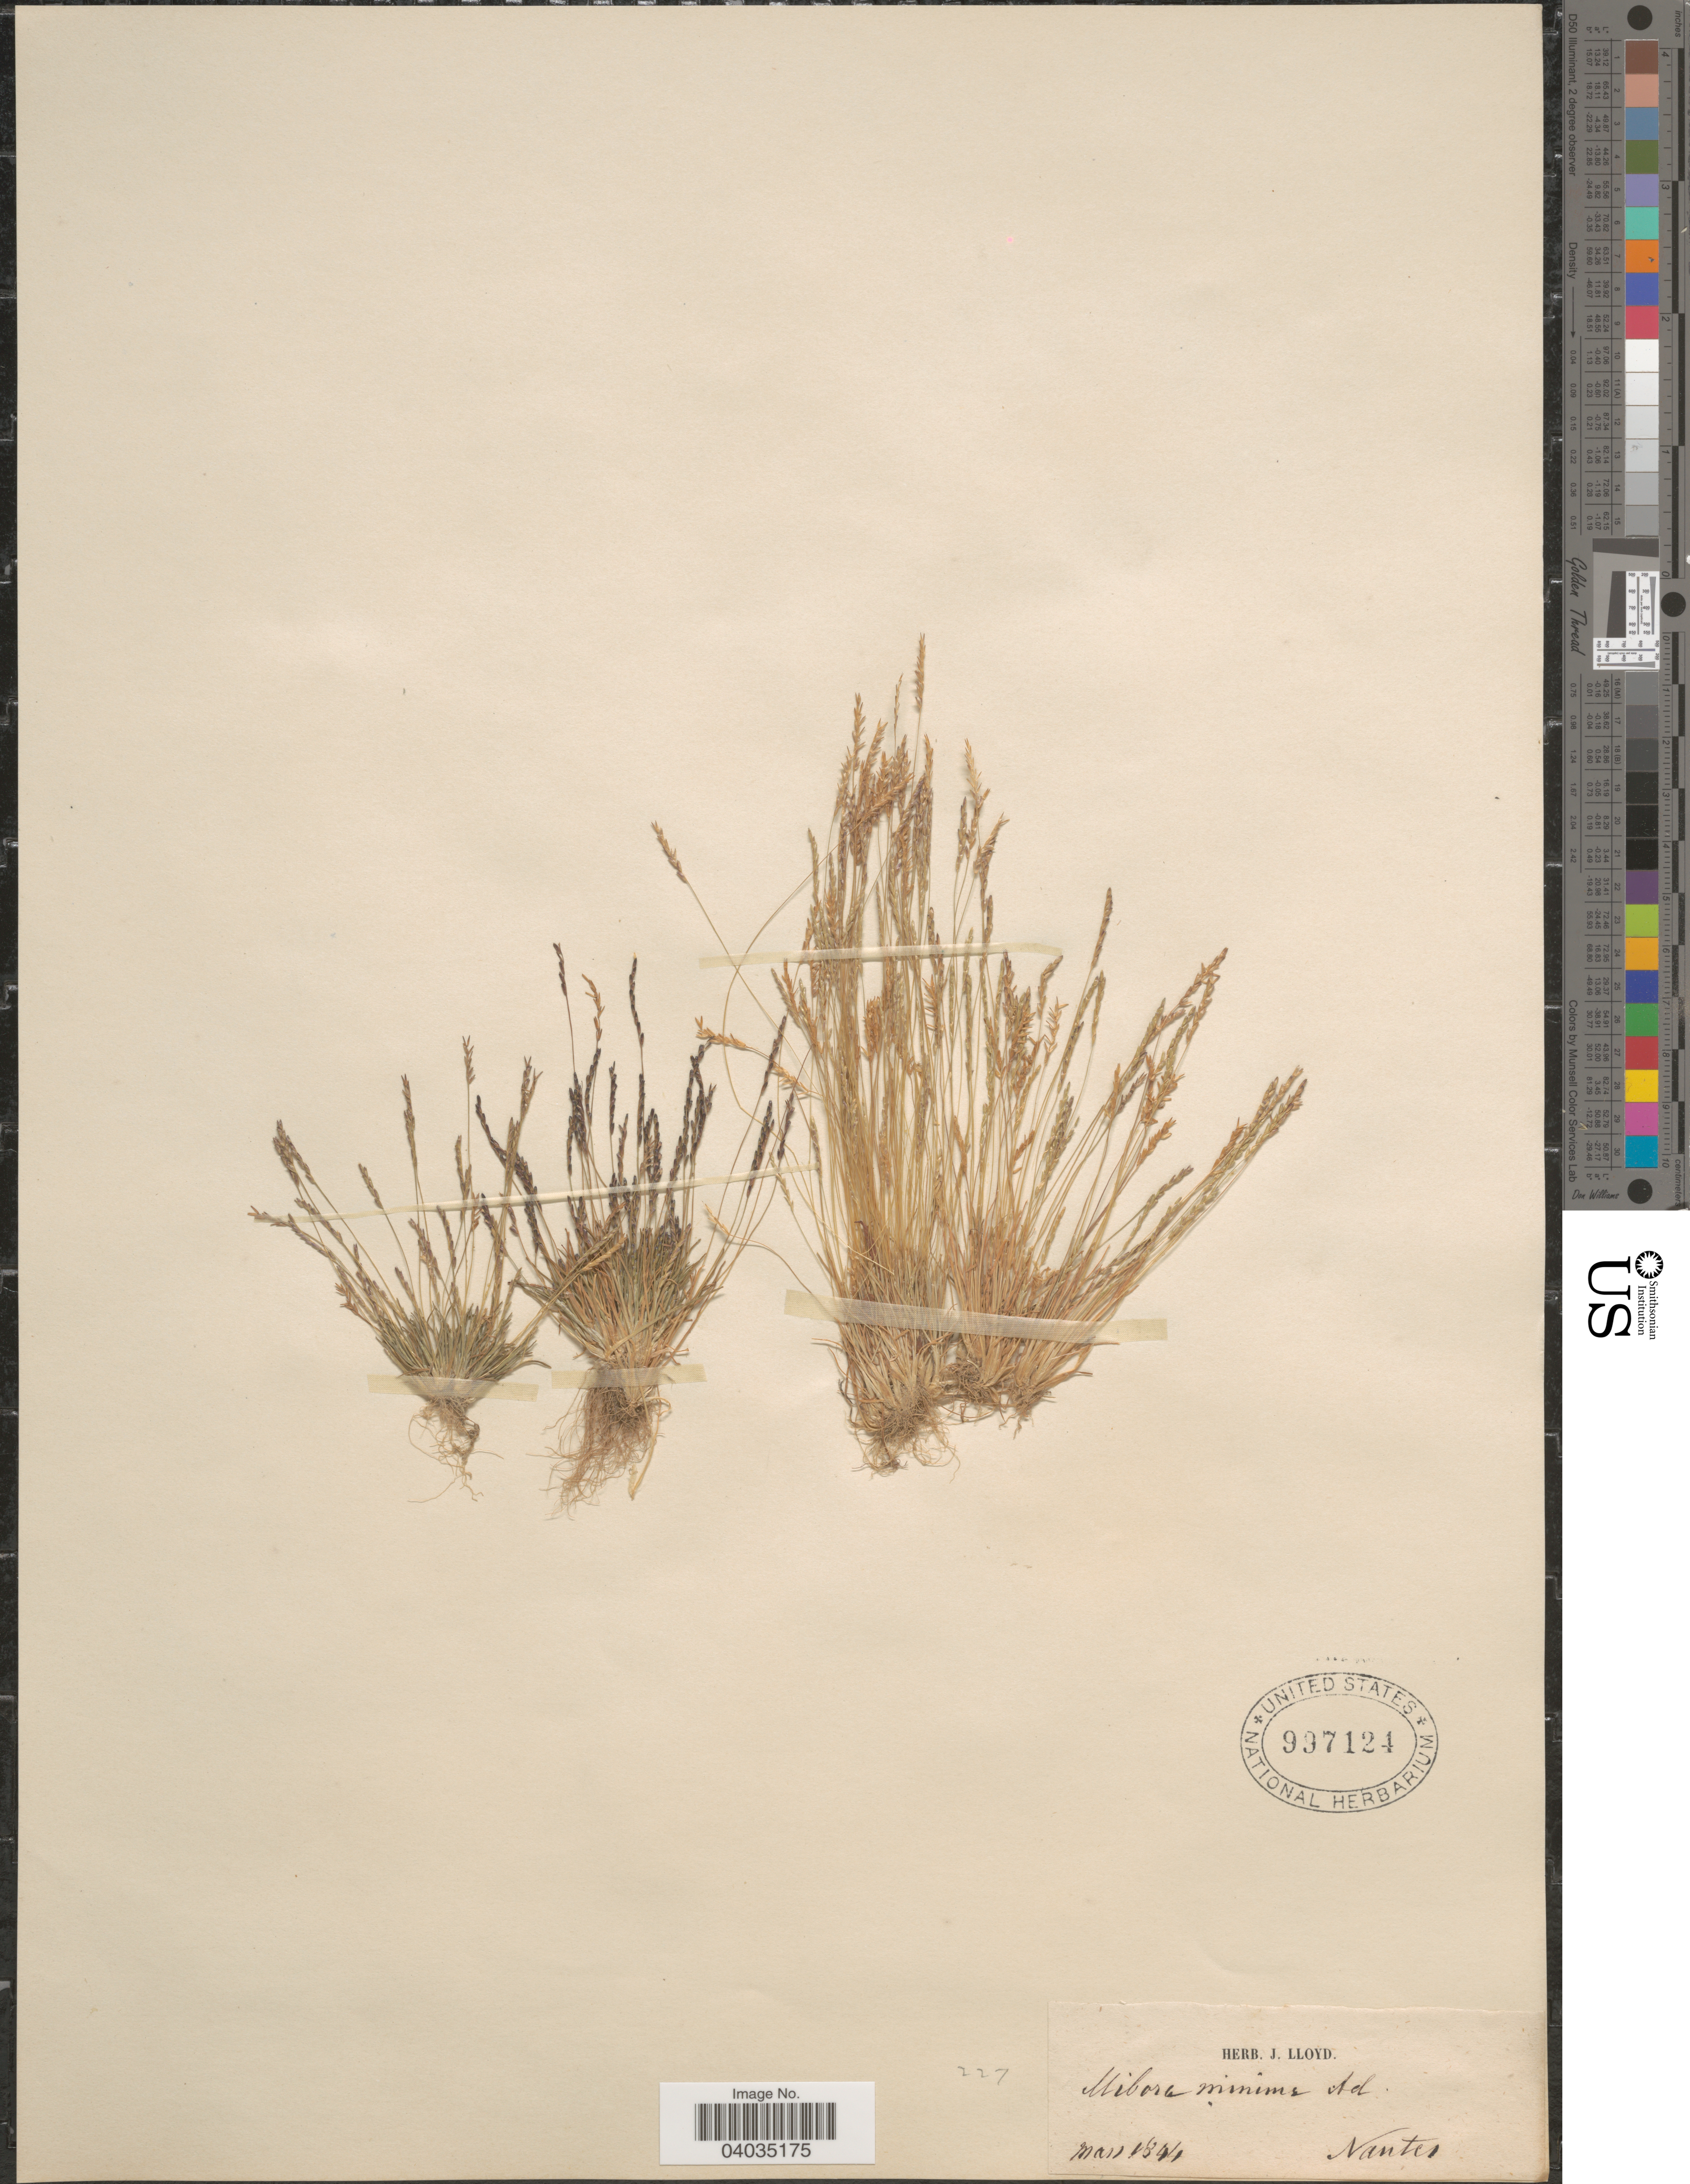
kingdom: Plantae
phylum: Tracheophyta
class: Liliopsida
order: Poales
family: Poaceae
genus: Mibora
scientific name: Mibora minima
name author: (L.) Desv.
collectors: Ex herb. J. Lloyd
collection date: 1844-03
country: France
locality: Nantes.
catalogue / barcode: US 997124